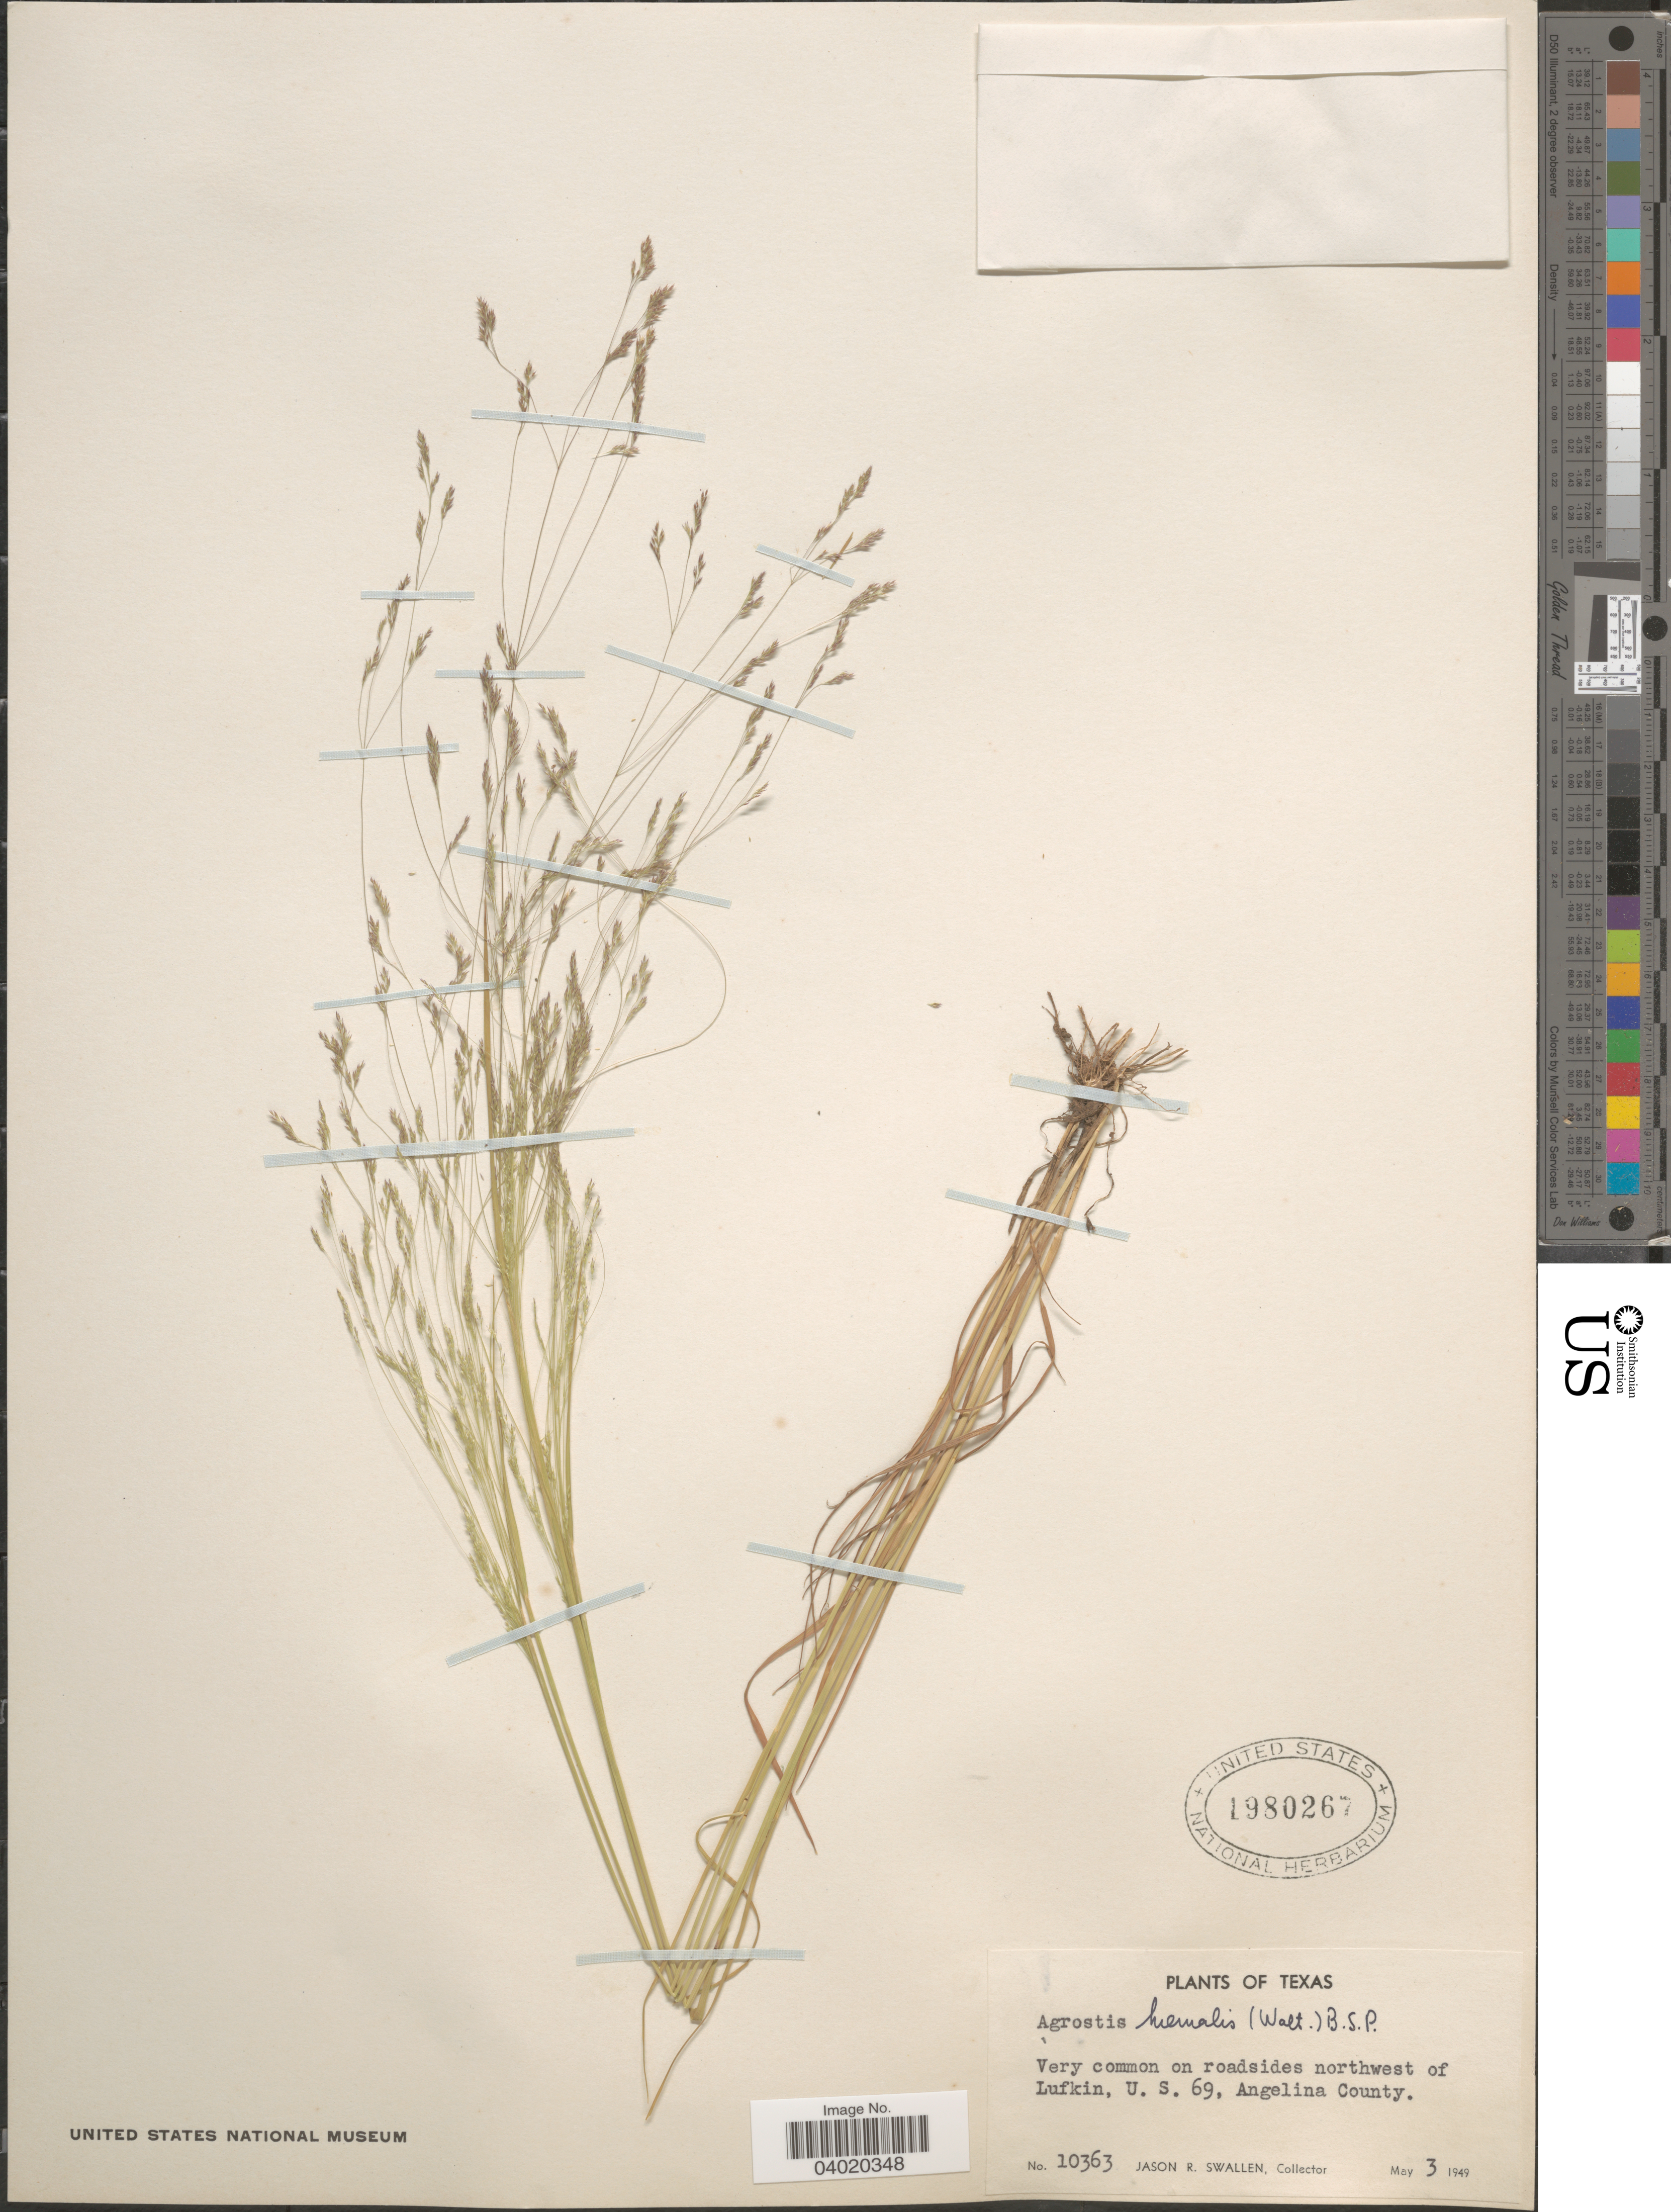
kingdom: Plantae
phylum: Tracheophyta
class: Liliopsida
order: Poales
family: Poaceae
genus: Agrostis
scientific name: Agrostis hyemalis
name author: (Walter) Britton et al.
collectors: J. R. Swallen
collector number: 10363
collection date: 1949-05-03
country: United States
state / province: Texas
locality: On roadsides northwest of Lufkin, U. S. 69, Angelina County.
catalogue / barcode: US 1980267